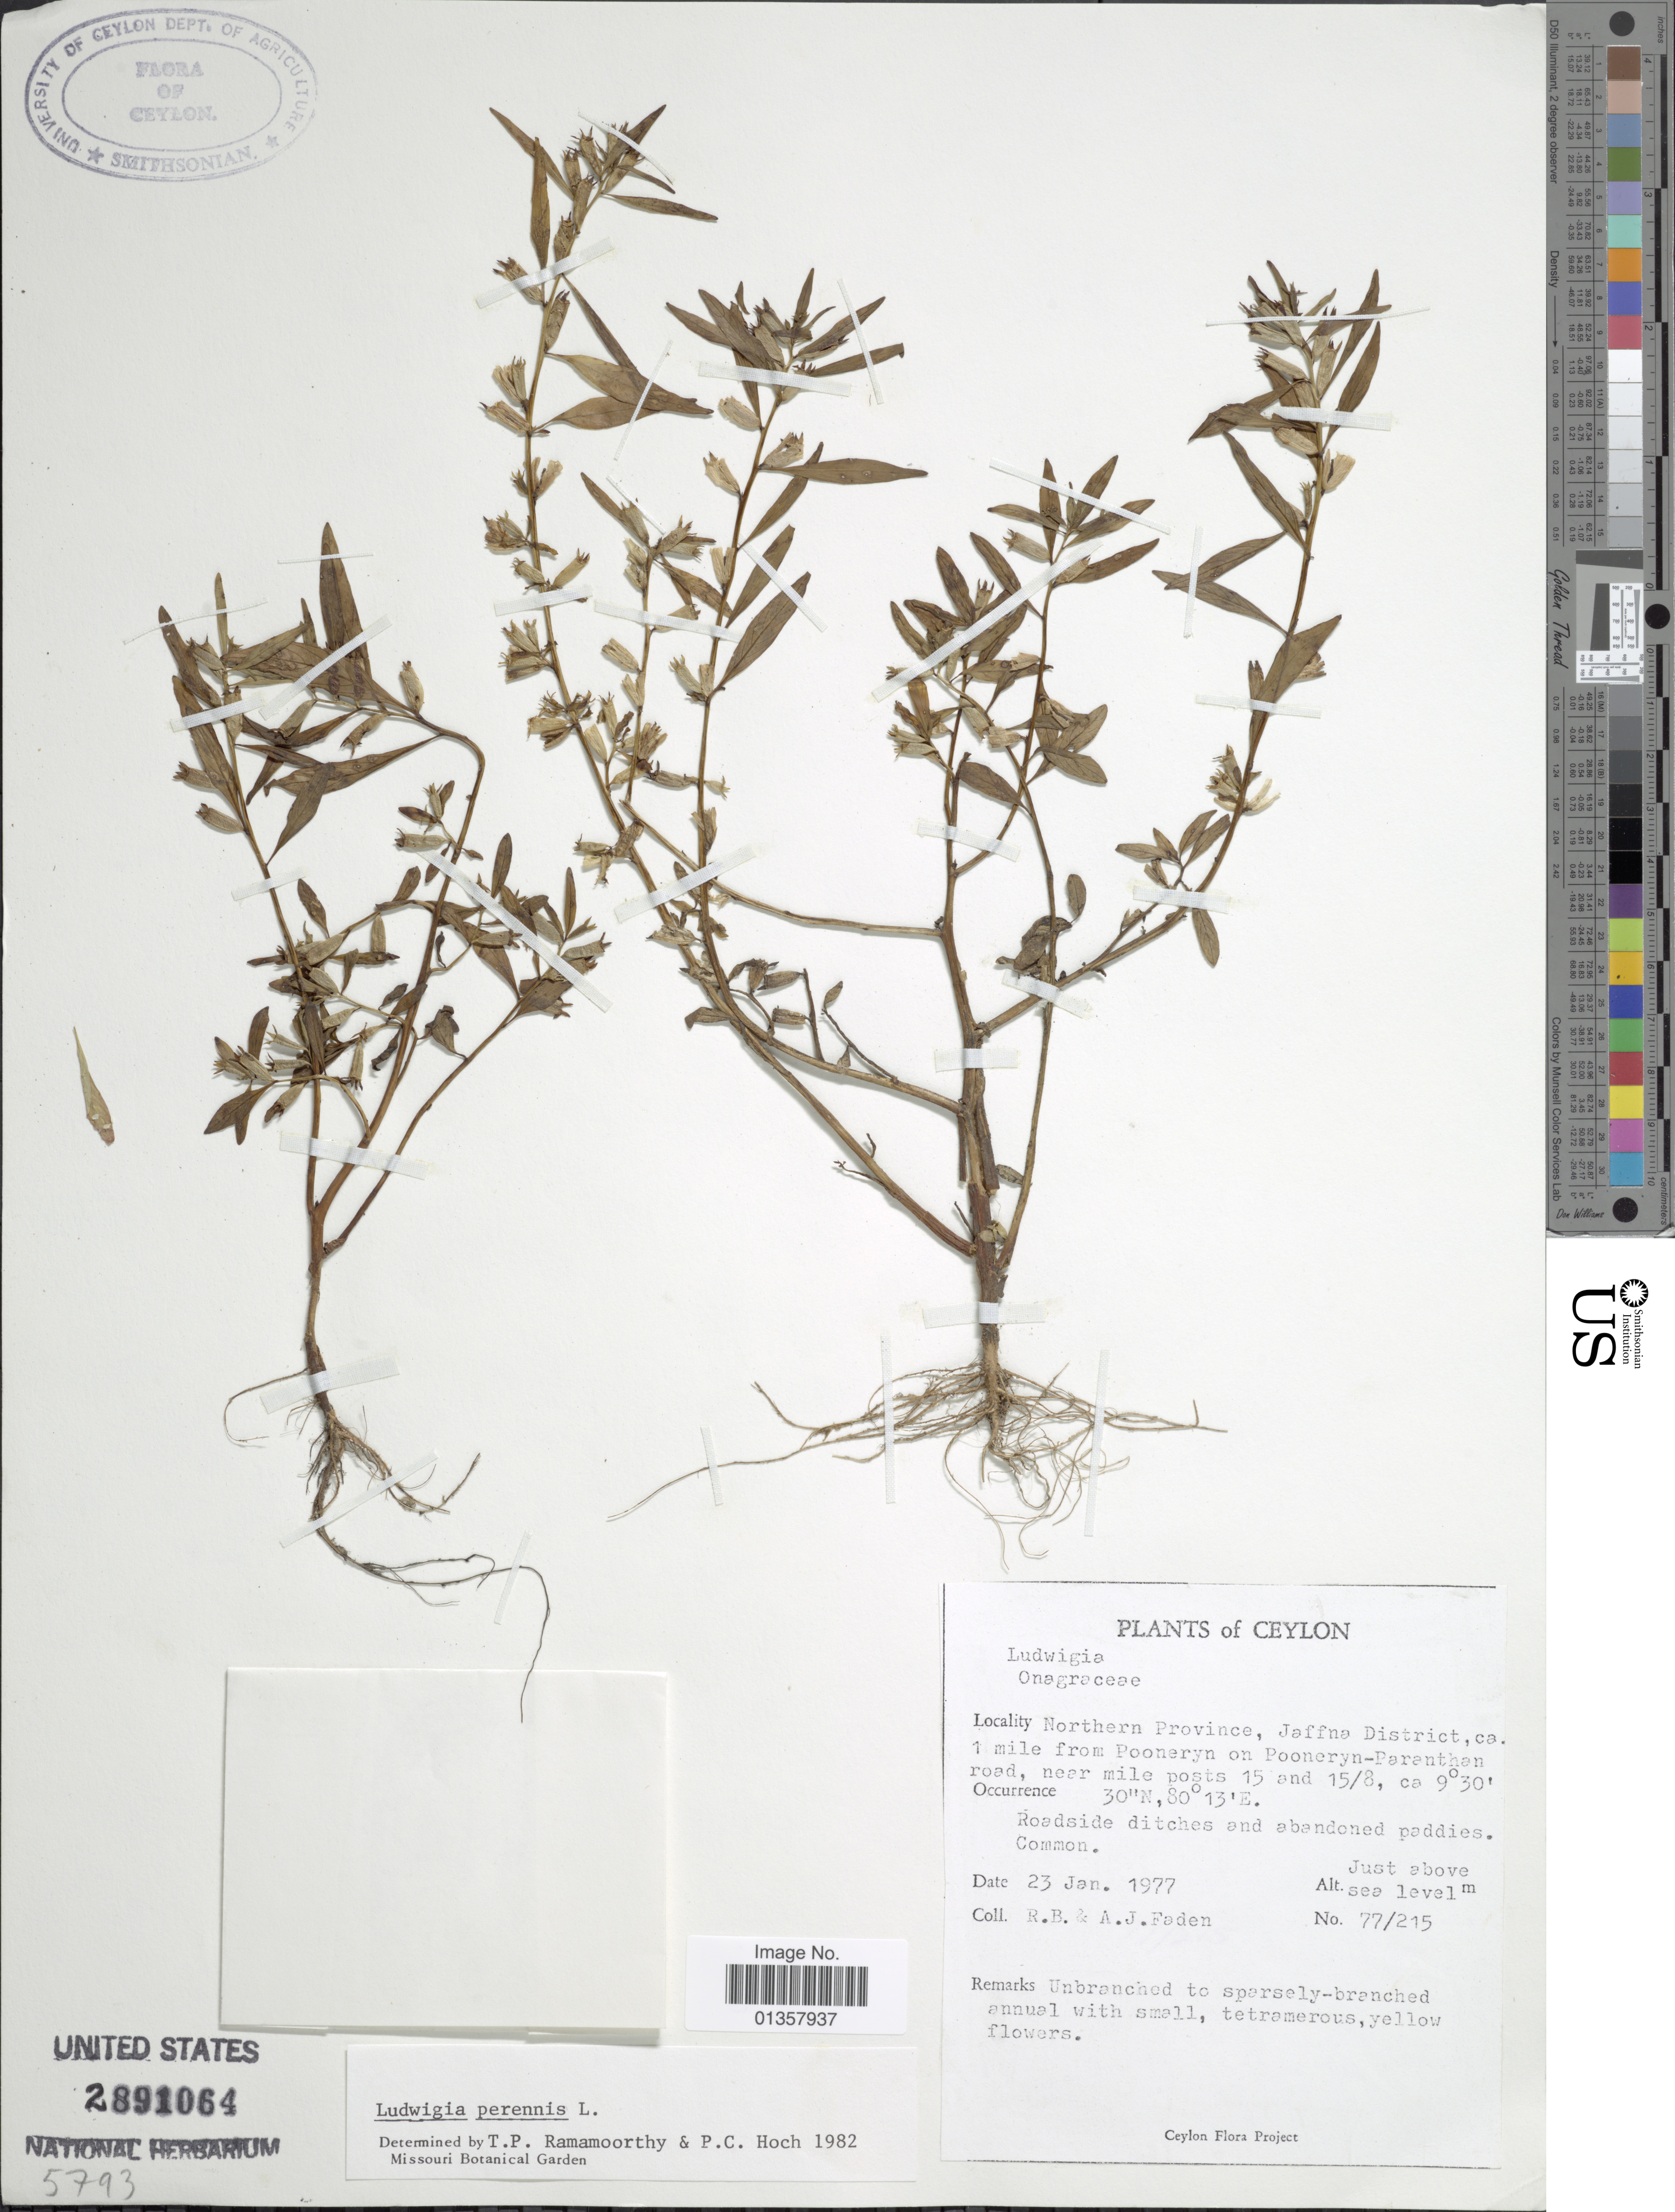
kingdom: Plantae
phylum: Tracheophyta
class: Magnoliopsida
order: Myrtales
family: Onagraceae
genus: Ludwigia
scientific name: Ludwigia perennis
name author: L.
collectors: R. B. Faden & A. J. Faden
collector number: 77/215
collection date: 1977-01-23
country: Sri Lanka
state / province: Northern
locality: Ceylon. Northern Province, Jaffna District, ca. 1 mile from Pooneryn on Pooneryn-Paranthan road, near mile posts 15 and 15/8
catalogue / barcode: US 2891064